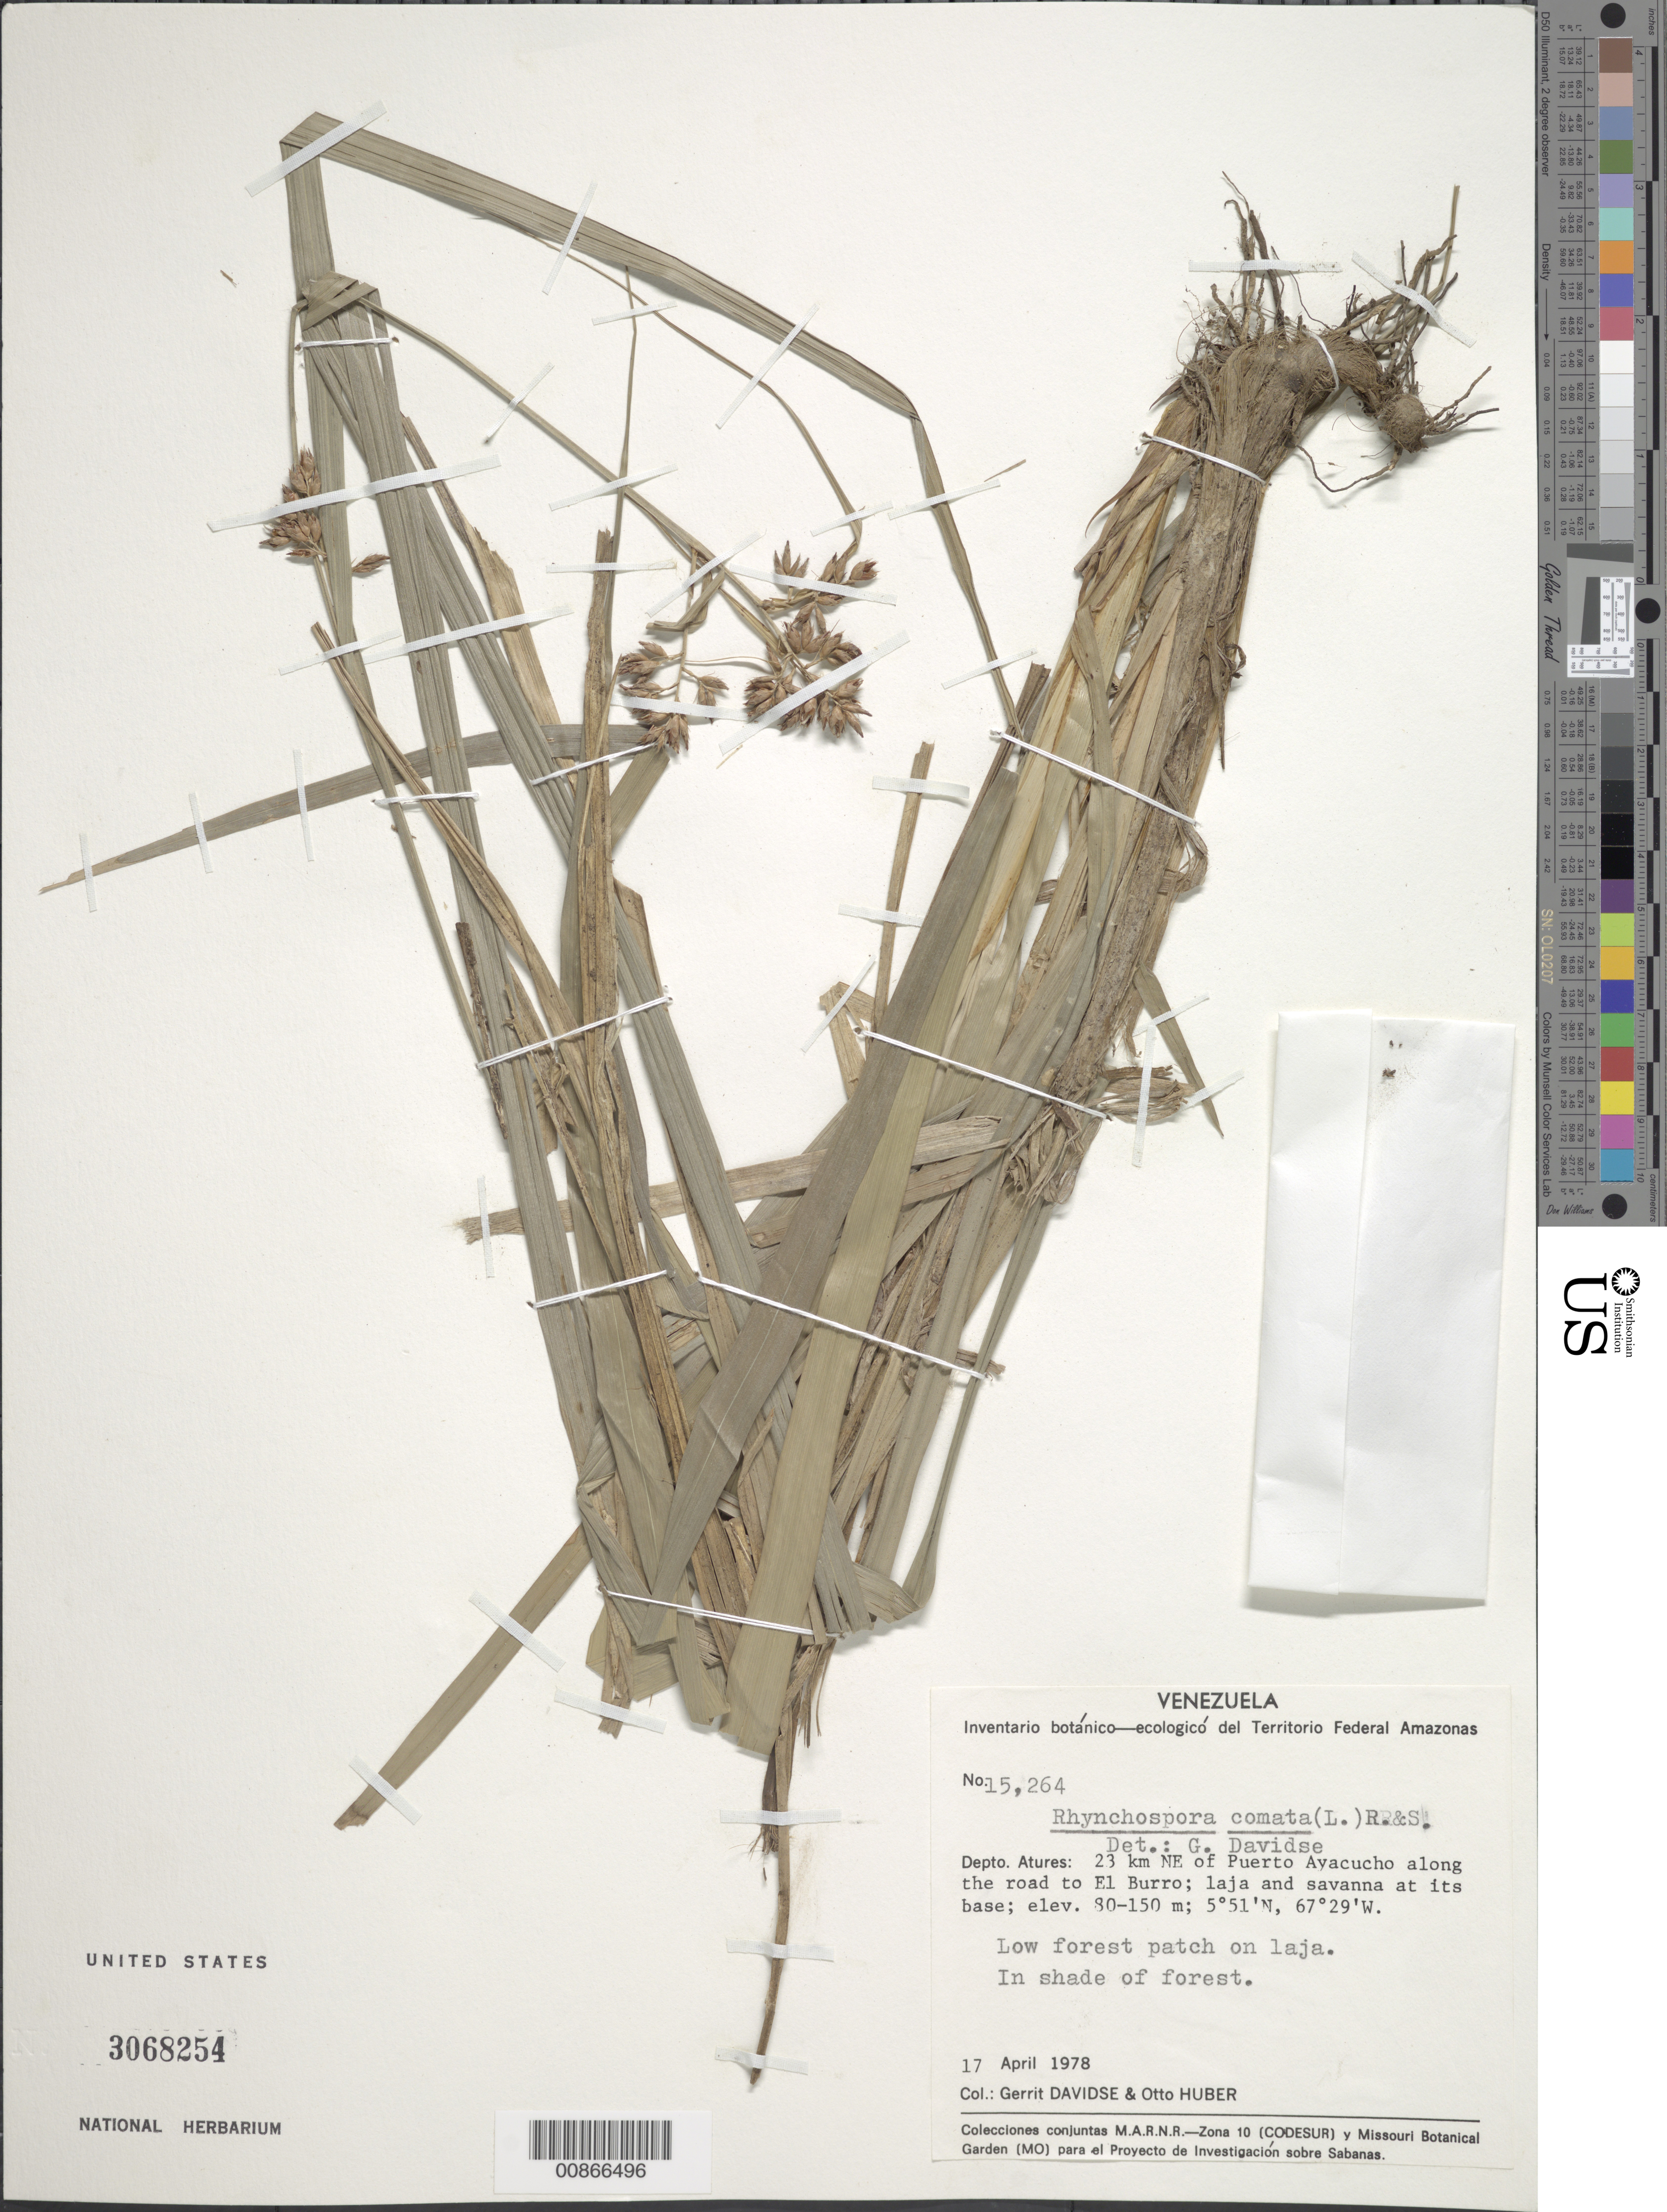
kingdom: Plantae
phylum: Tracheophyta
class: Liliopsida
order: Poales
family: Cyperaceae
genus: Rhynchospora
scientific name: Rhynchospora comata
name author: (Link) Schult.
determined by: Davidse, Gerrit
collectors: G. Davidse & O. Huber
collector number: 15264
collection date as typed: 17-Apr-78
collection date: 1978-04-17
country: Venezuela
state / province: Amazonas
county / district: Atures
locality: Puerto Ayacucho, 23 km NE of, on road to El Burro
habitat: Low forest patch on laja; in shade of forest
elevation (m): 80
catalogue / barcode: US 3068254